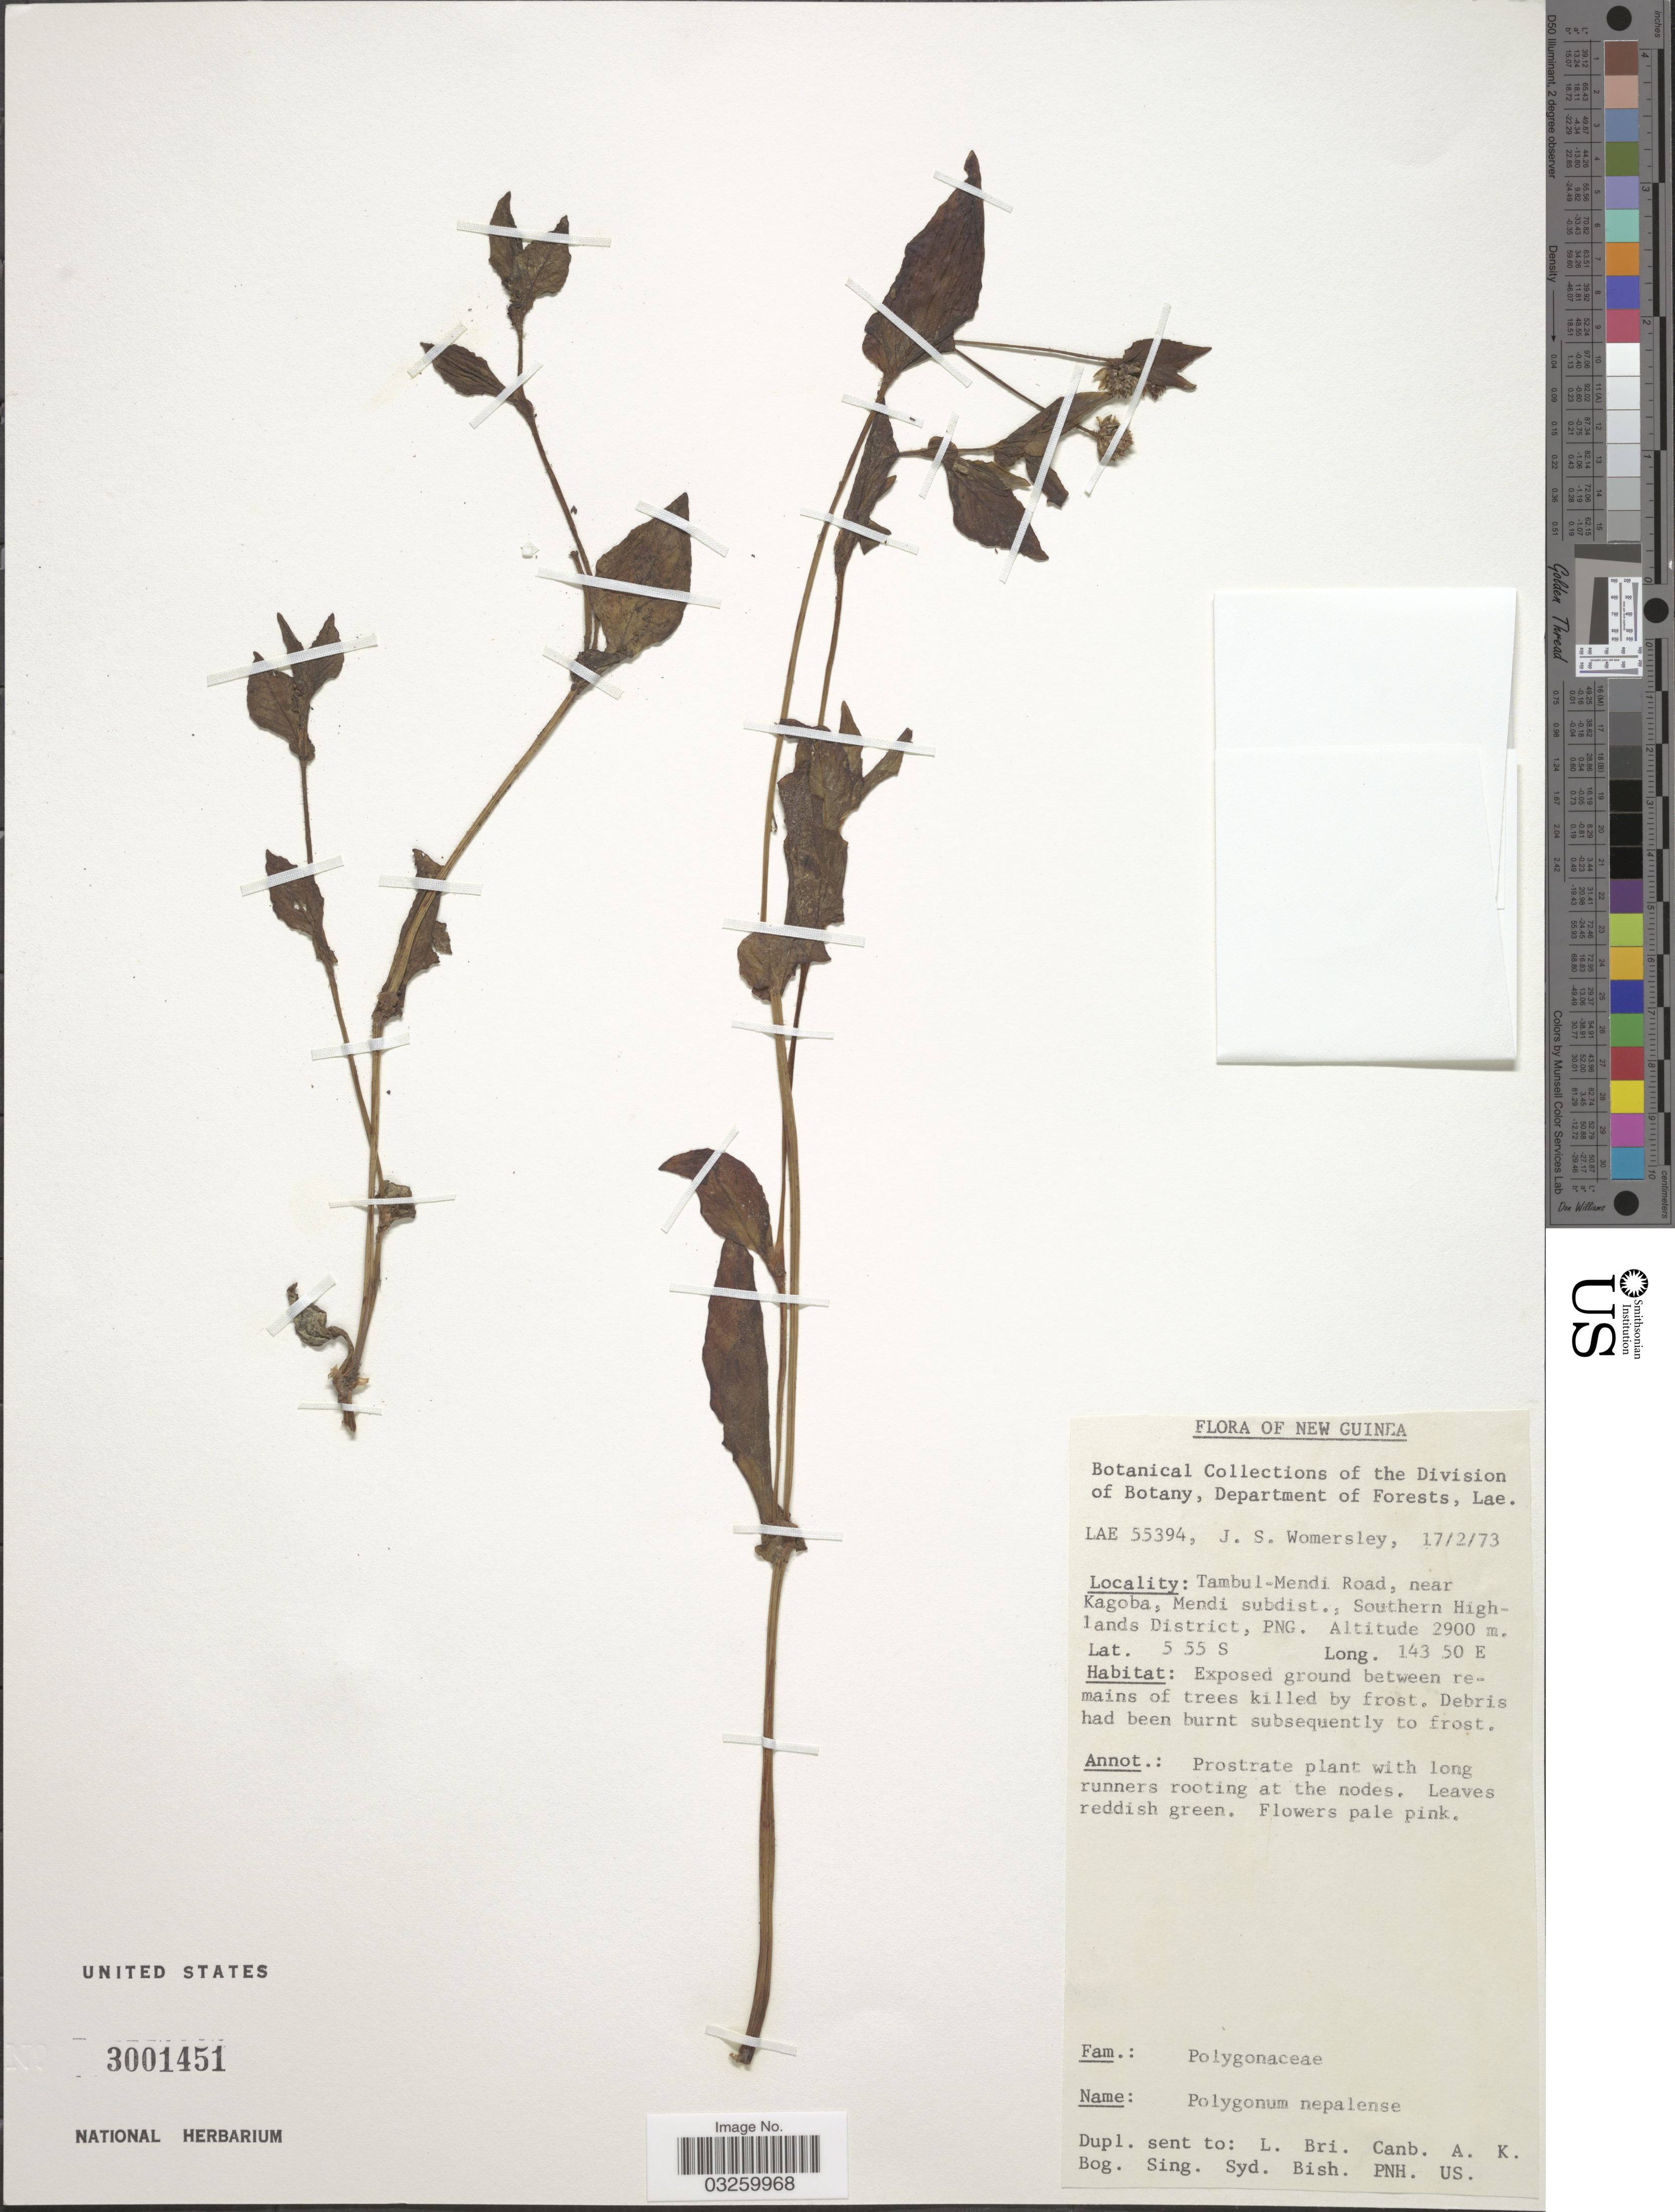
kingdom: Plantae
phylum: Tracheophyta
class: Magnoliopsida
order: Caryophyllales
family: Polygonaceae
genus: Persicaria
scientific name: Persicaria nepalensis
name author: (Meisn.) H. Gross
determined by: Wagner, W. L., (BOT), Smithsonian Institution - National Museum of Natural History (UNITED STATES)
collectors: J. S. Womersley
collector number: LAE55394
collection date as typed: Transcribed d/m/y: 17/2/73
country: Papua New Guinea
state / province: Southern Highlands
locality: New Guinea. Tambul-Mendi Road, near Kagoba, Mendi subdist., Southern Highlands District, PNG.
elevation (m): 2900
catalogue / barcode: US 3001451